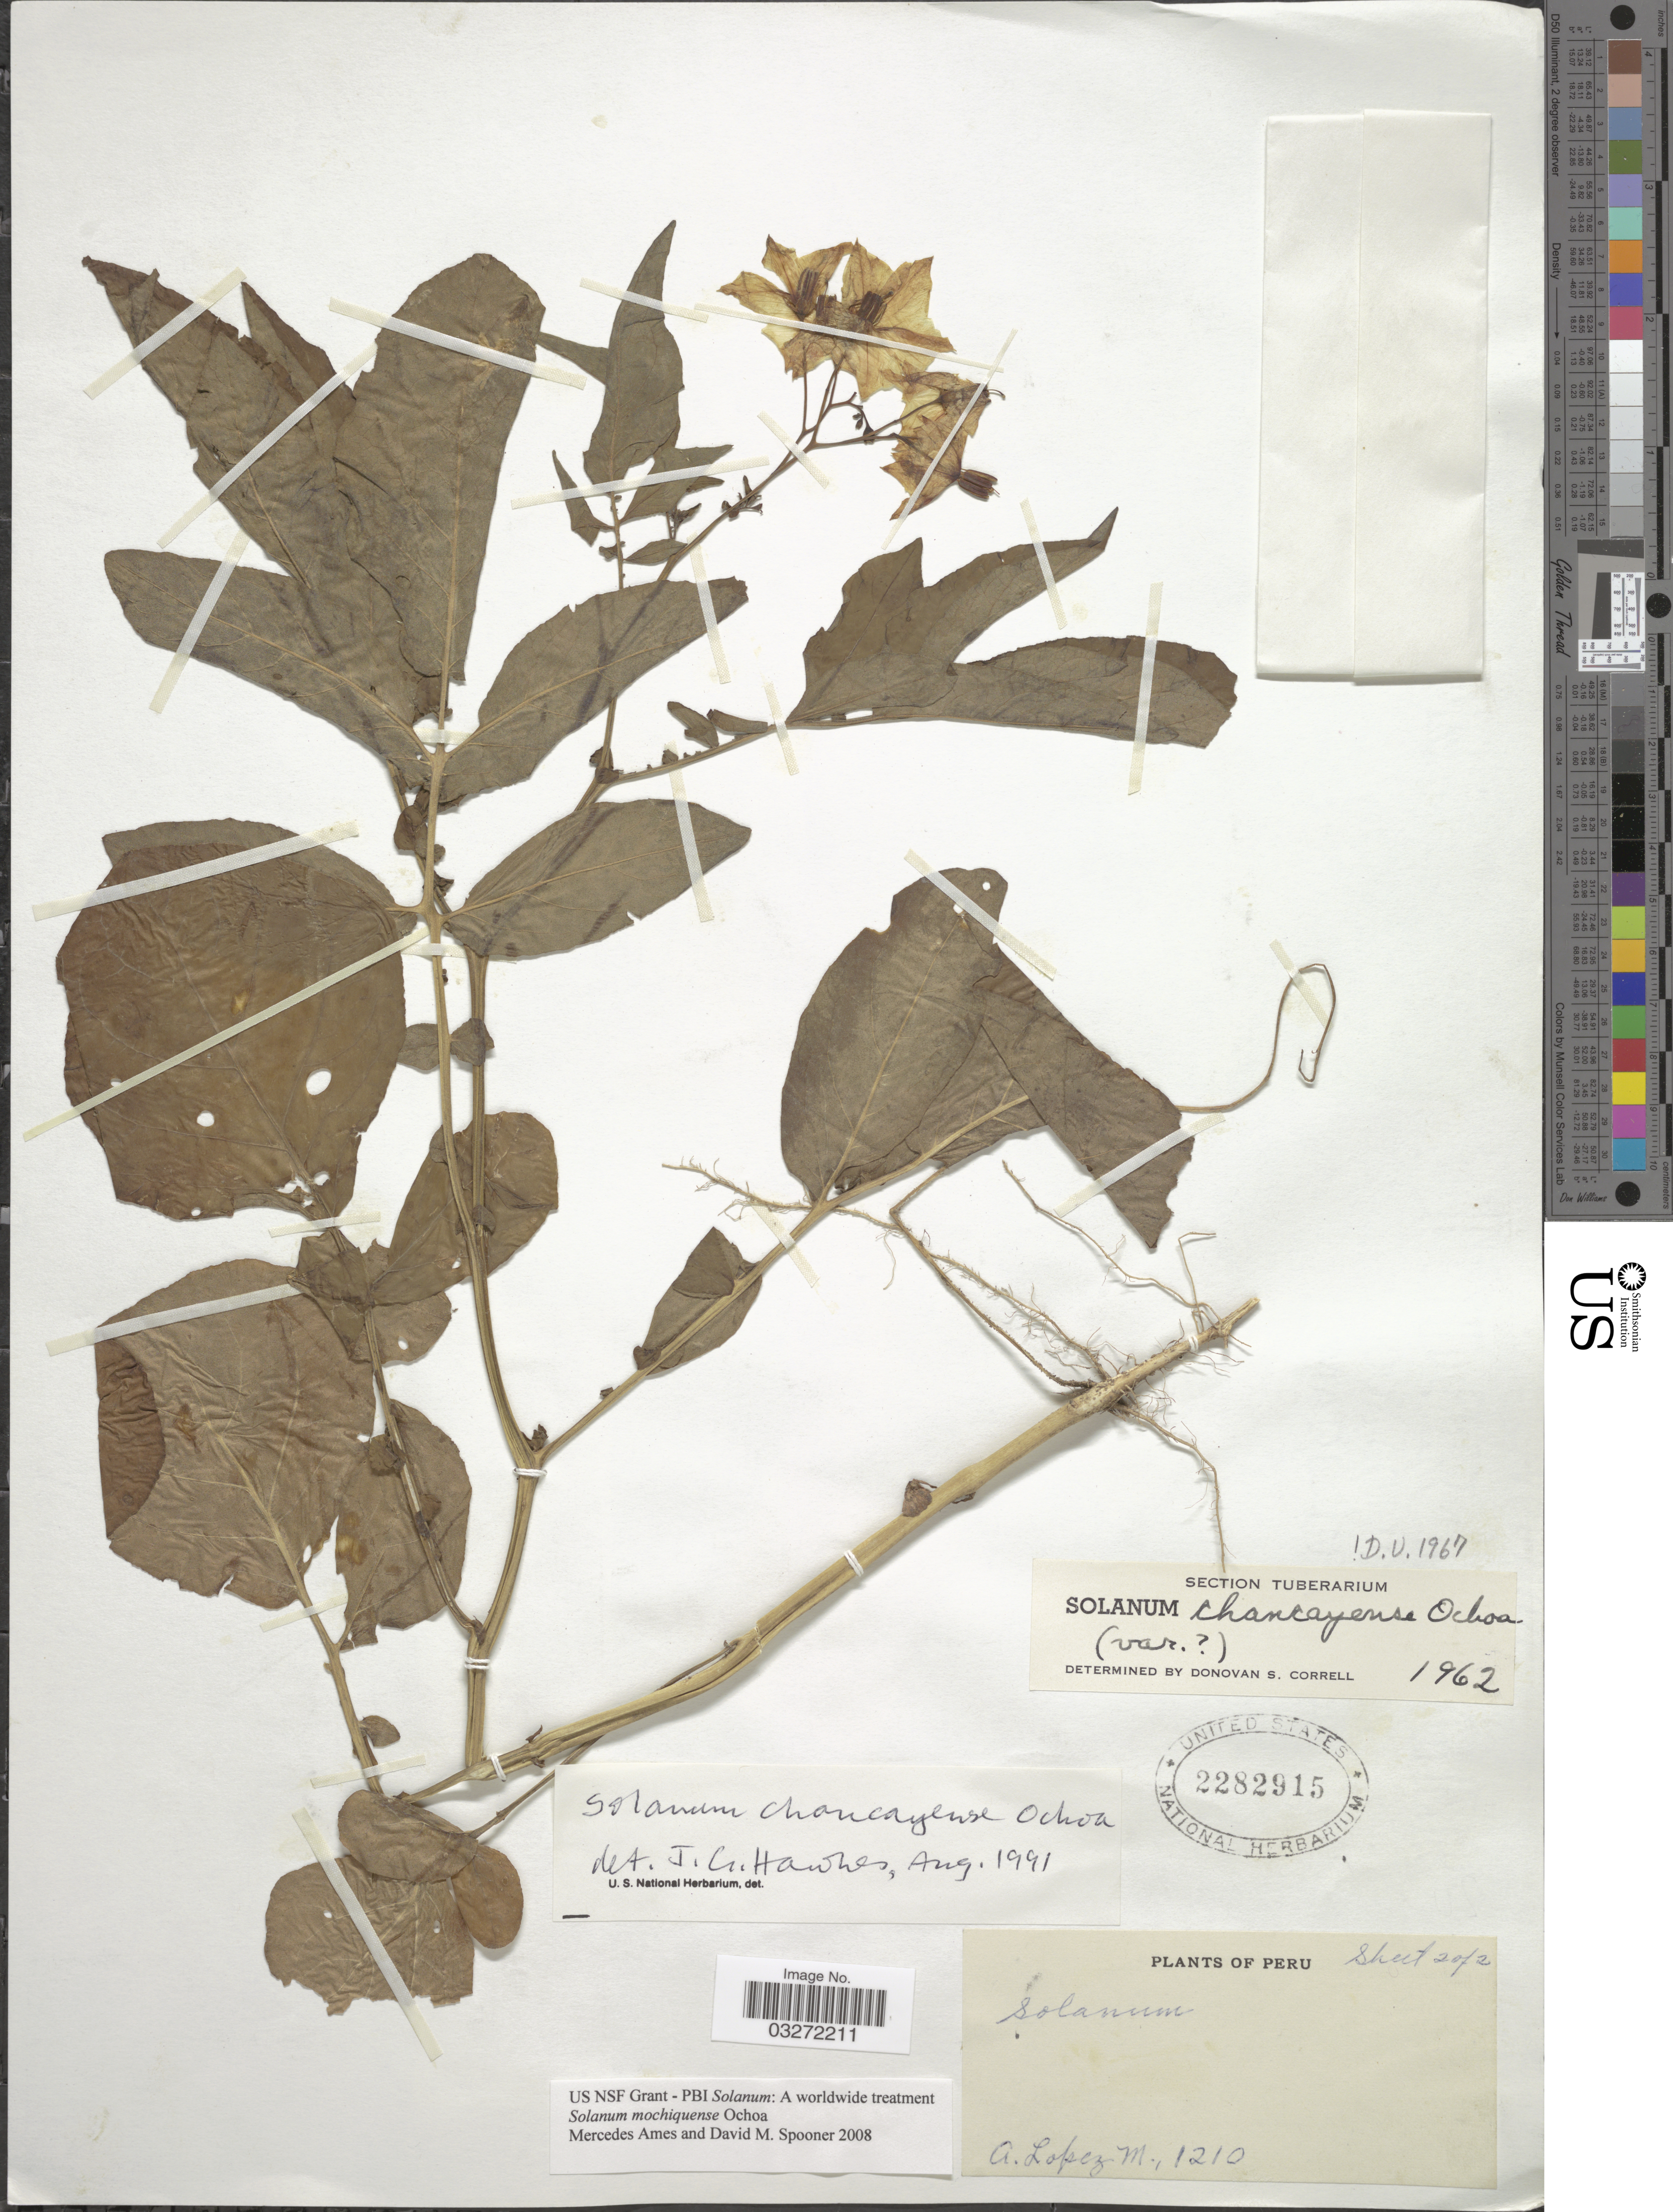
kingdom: Plantae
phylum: Tracheophyta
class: Magnoliopsida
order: Solanales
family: Solanaceae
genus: Solanum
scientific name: Solanum mochiquense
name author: Ochoa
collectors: A. López M.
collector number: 1210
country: Peru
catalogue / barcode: US 2282915